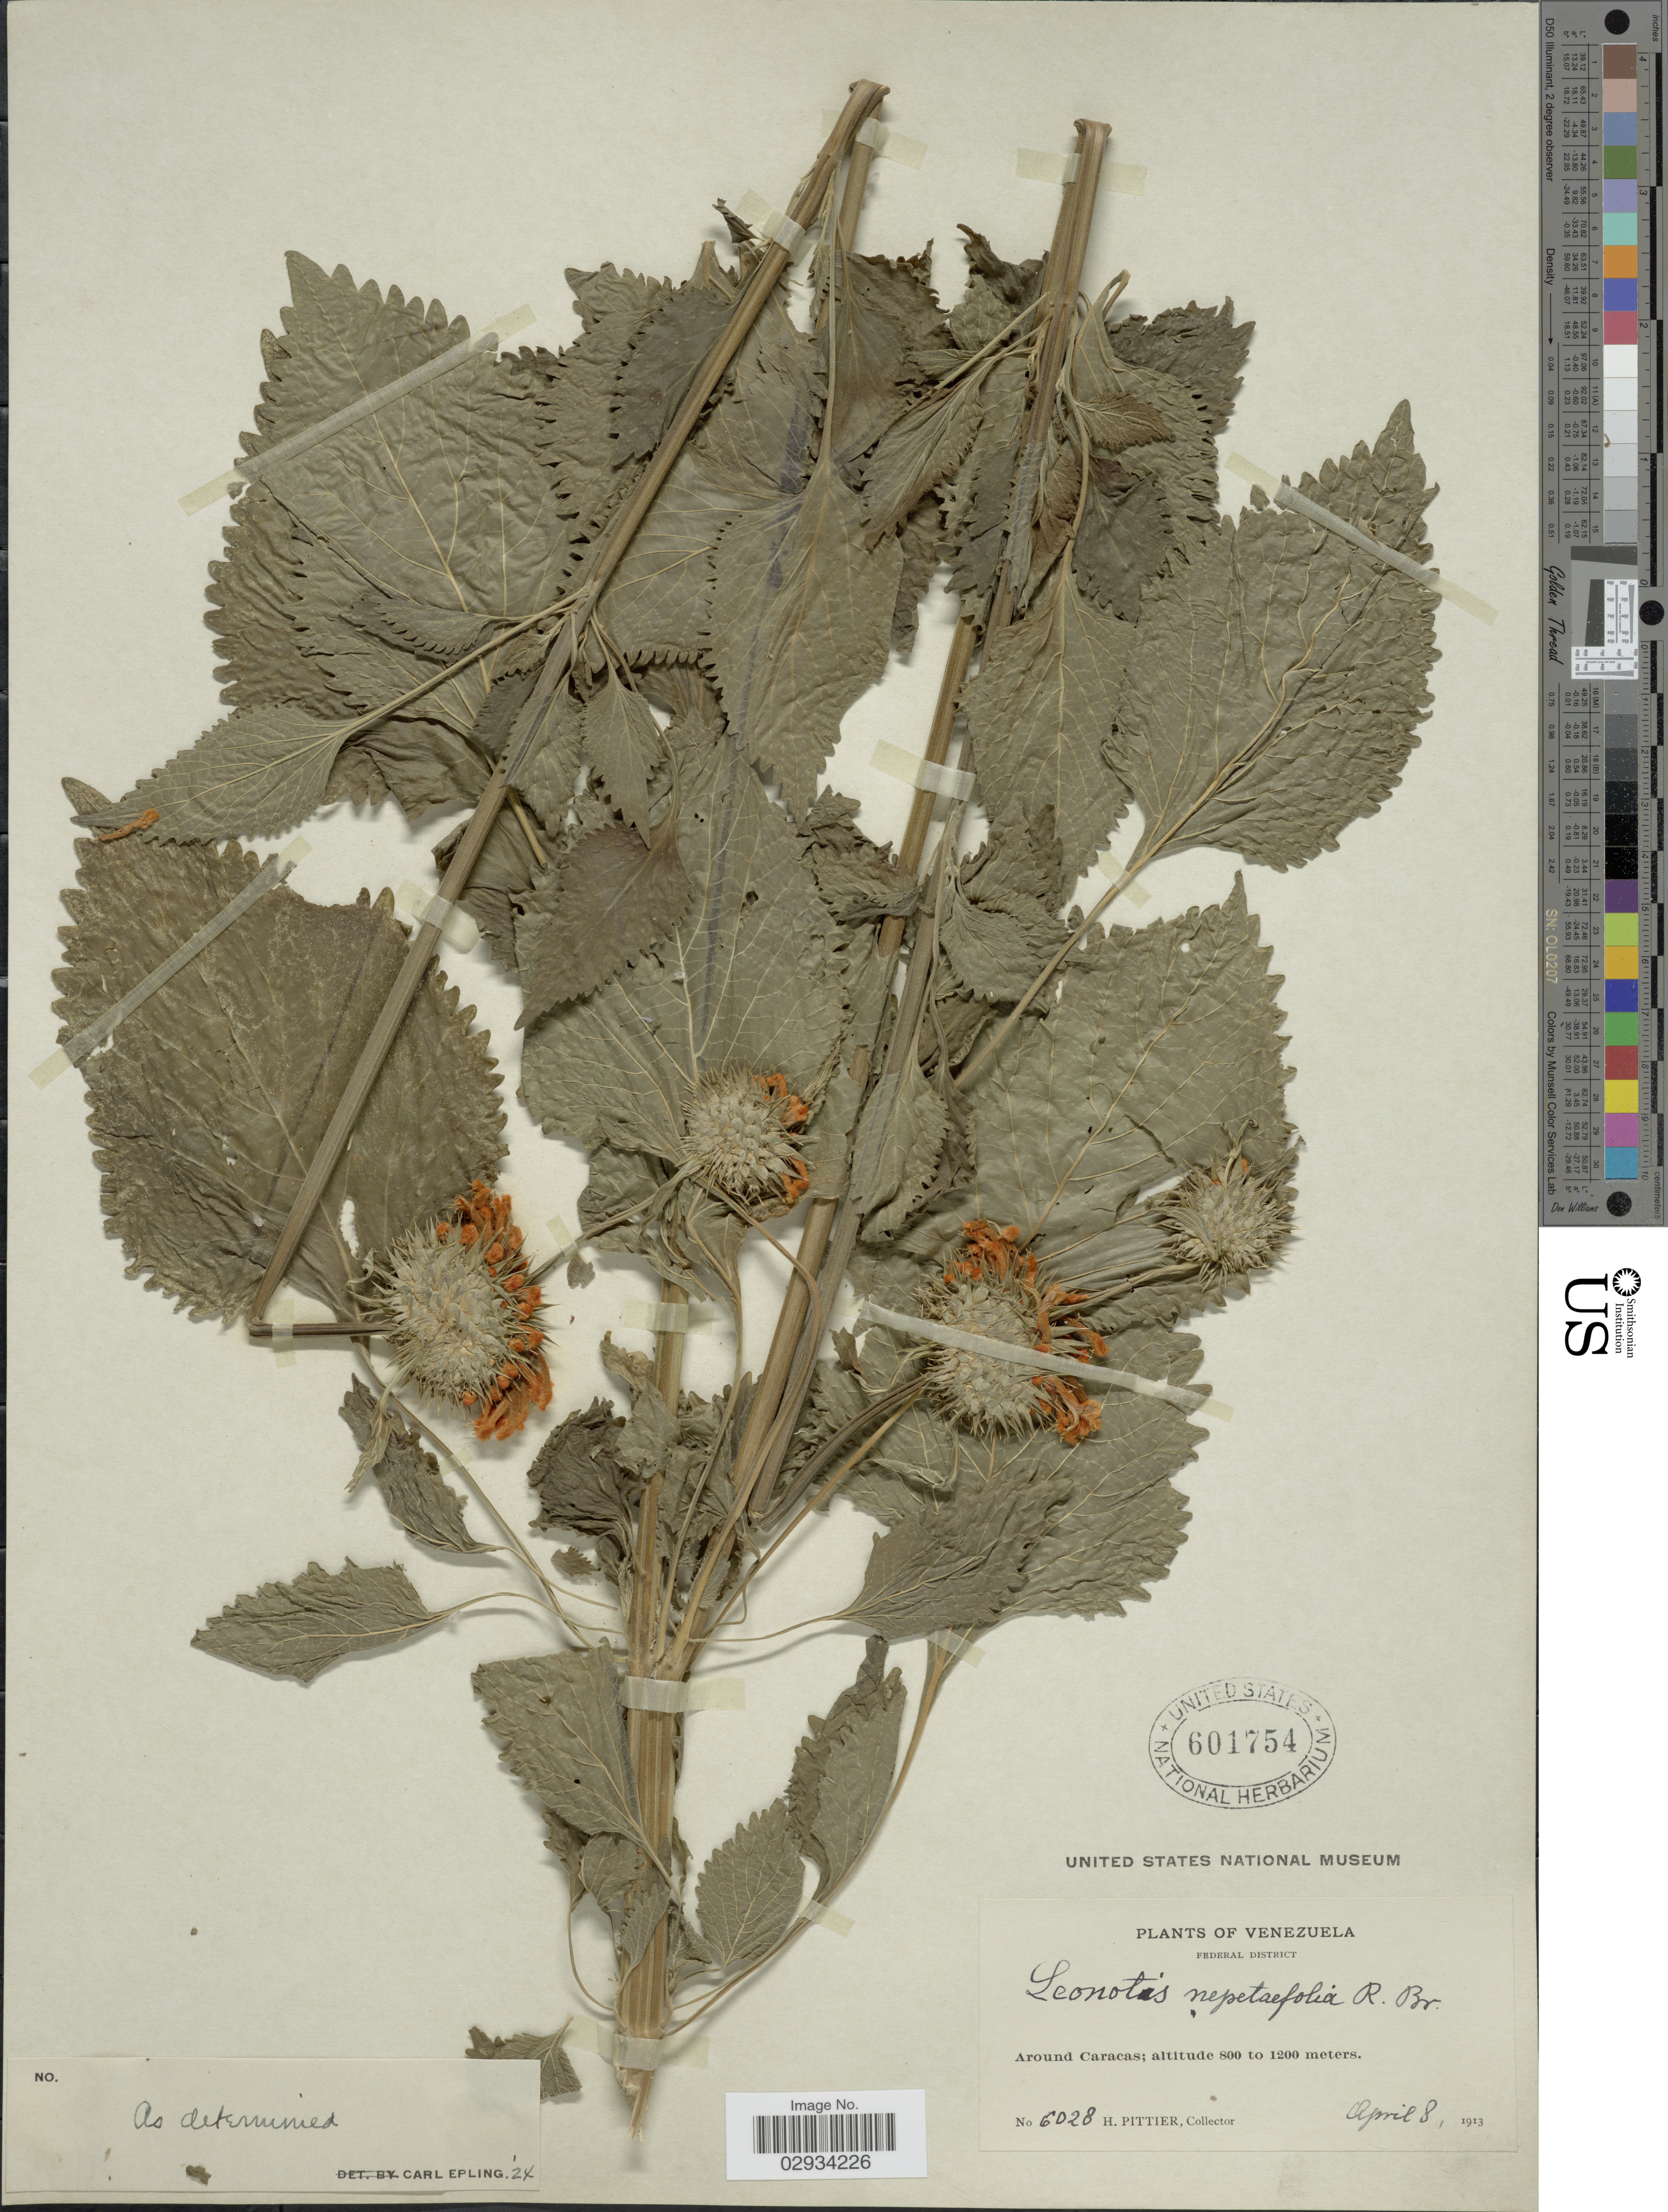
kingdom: Plantae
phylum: Tracheophyta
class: Magnoliopsida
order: Lamiales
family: Lamiaceae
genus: Leonotis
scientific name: Leonotis nepetifolia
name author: (L.) R. Br.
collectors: H. F. Pittier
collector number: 6028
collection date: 1913-04-08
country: Venezuela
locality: Federal District. Around Caracas.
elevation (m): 800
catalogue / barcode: US 601754